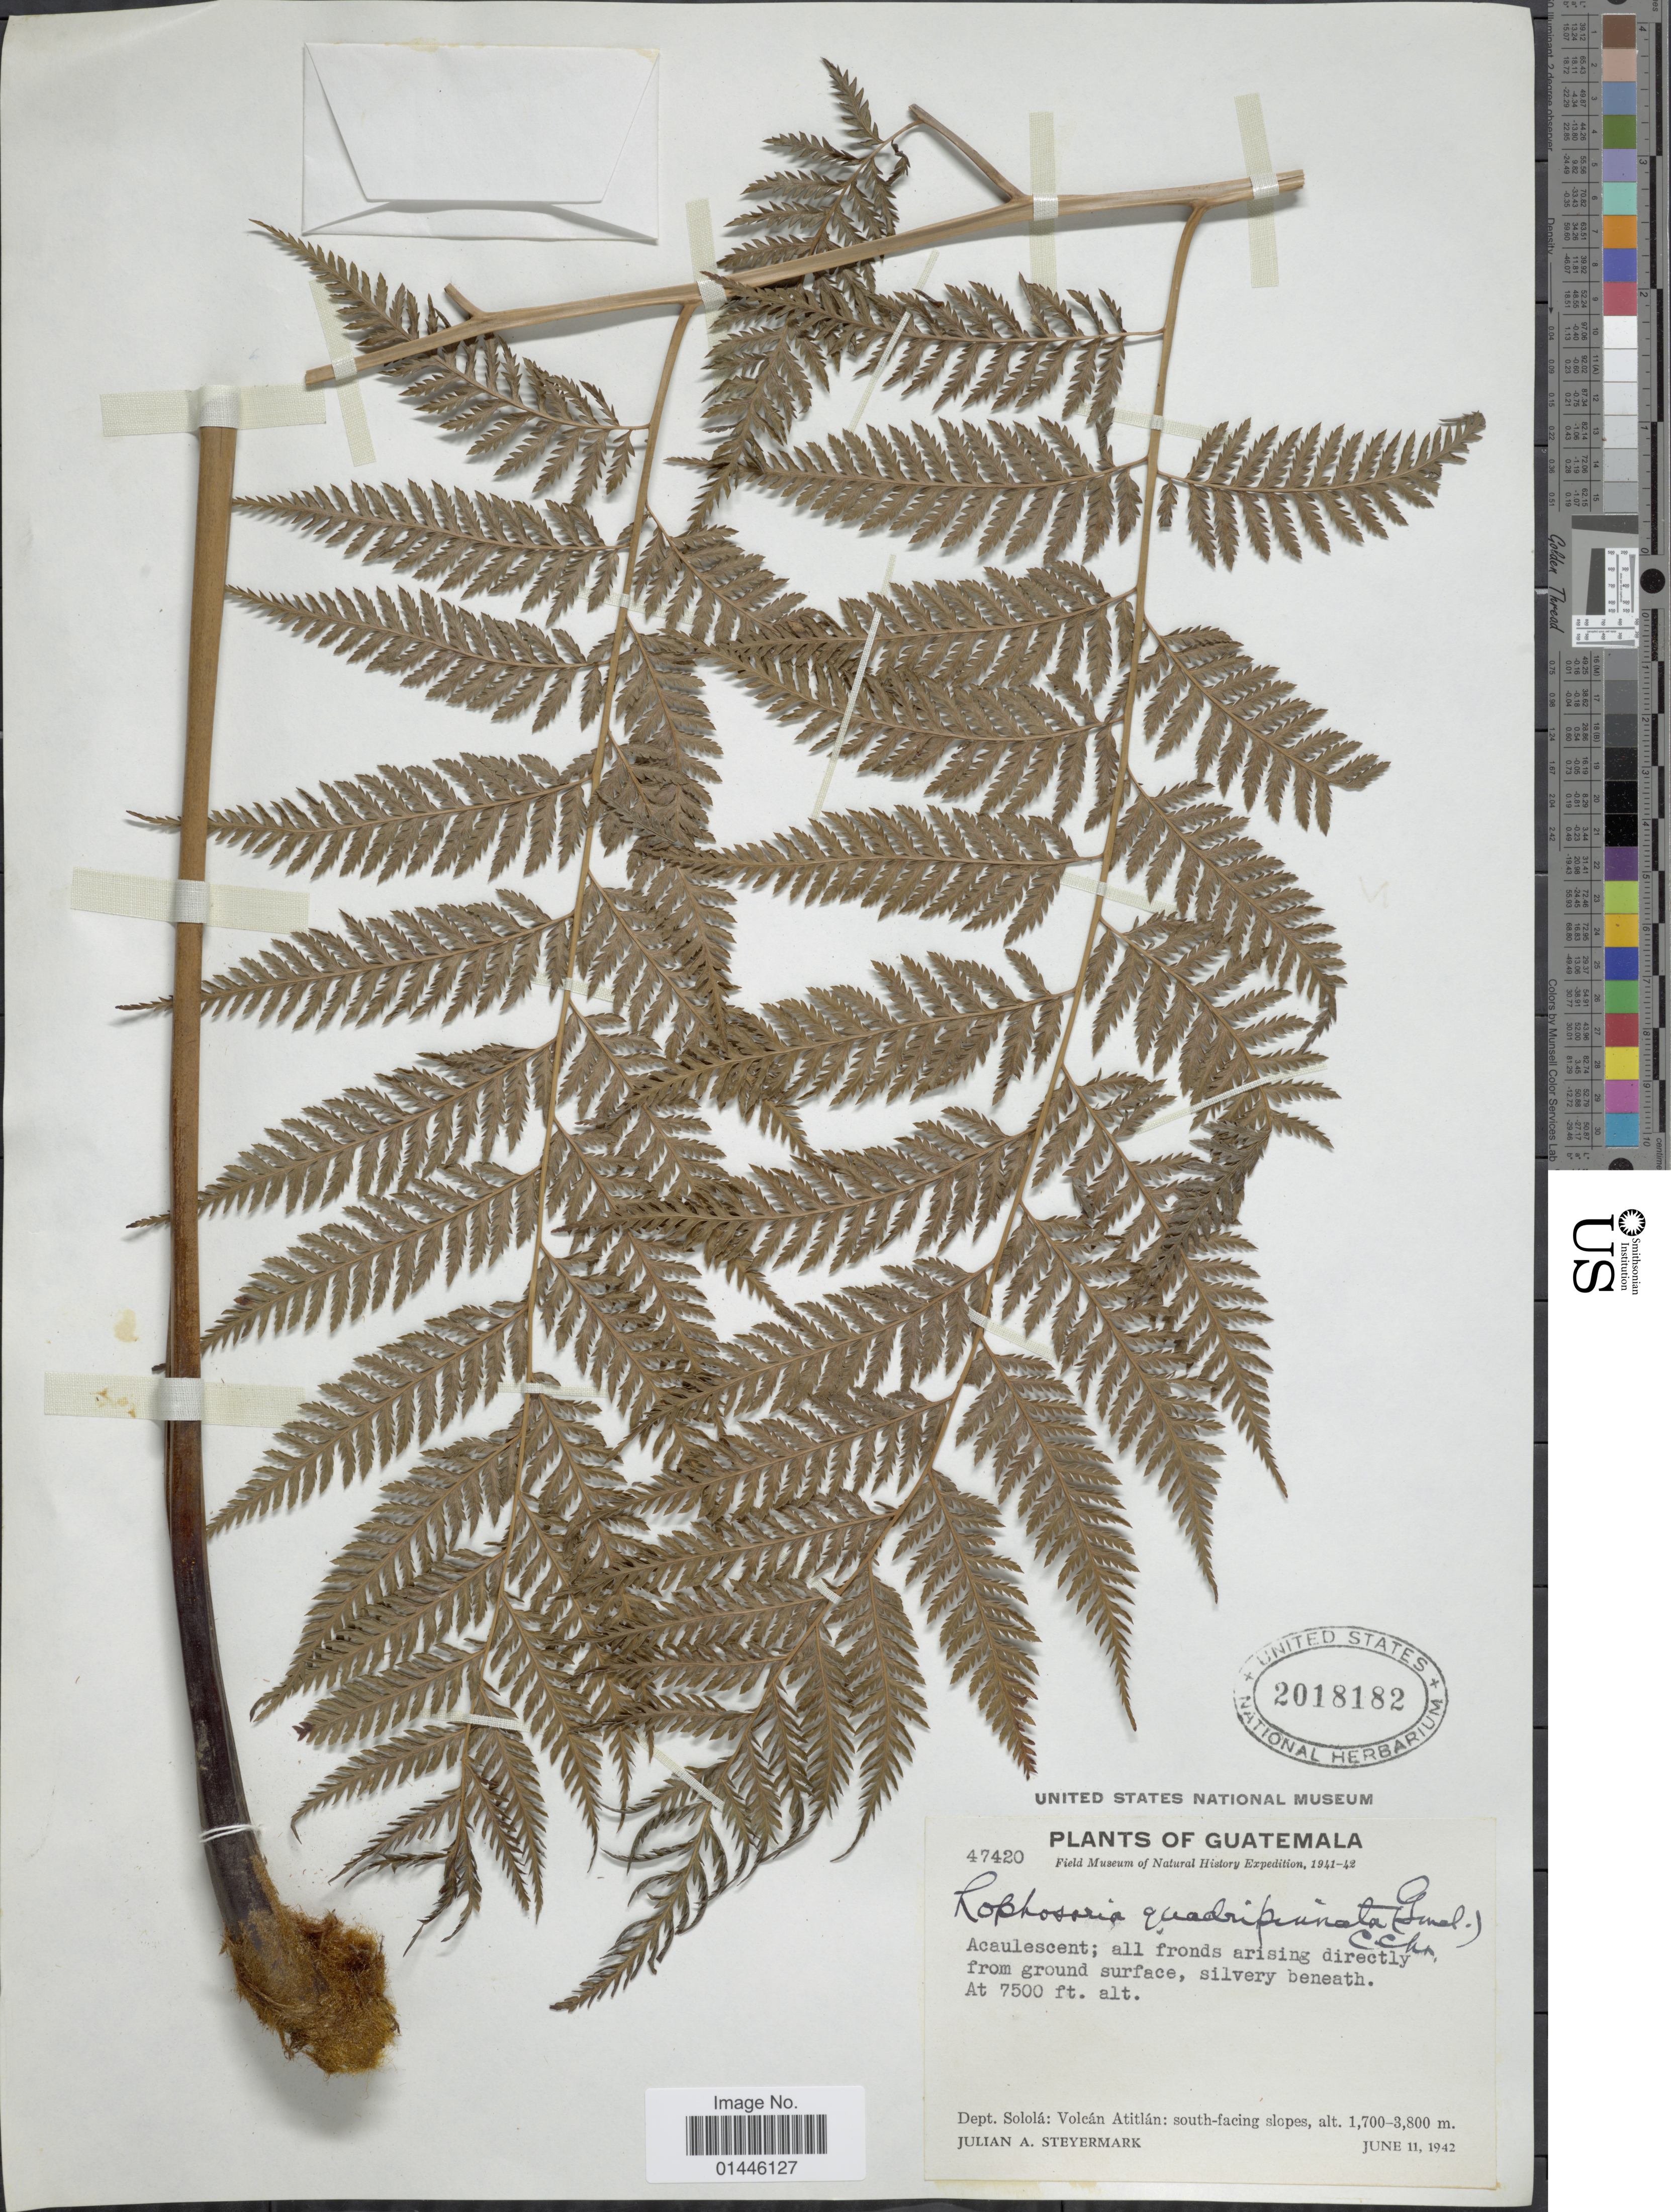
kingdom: Plantae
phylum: Tracheophyta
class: Polypodiopsida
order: Cyatheales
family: Dicksoniaceae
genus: Lophosoria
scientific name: Lophosoria quadripinnata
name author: (J.F. Gmel.) C. Chr.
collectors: J. Steyermark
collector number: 47420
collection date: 1942-06-11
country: Guatemala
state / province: Sololá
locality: Volcán Atitlán: south-facing slopes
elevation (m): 2286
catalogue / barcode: US 2018182